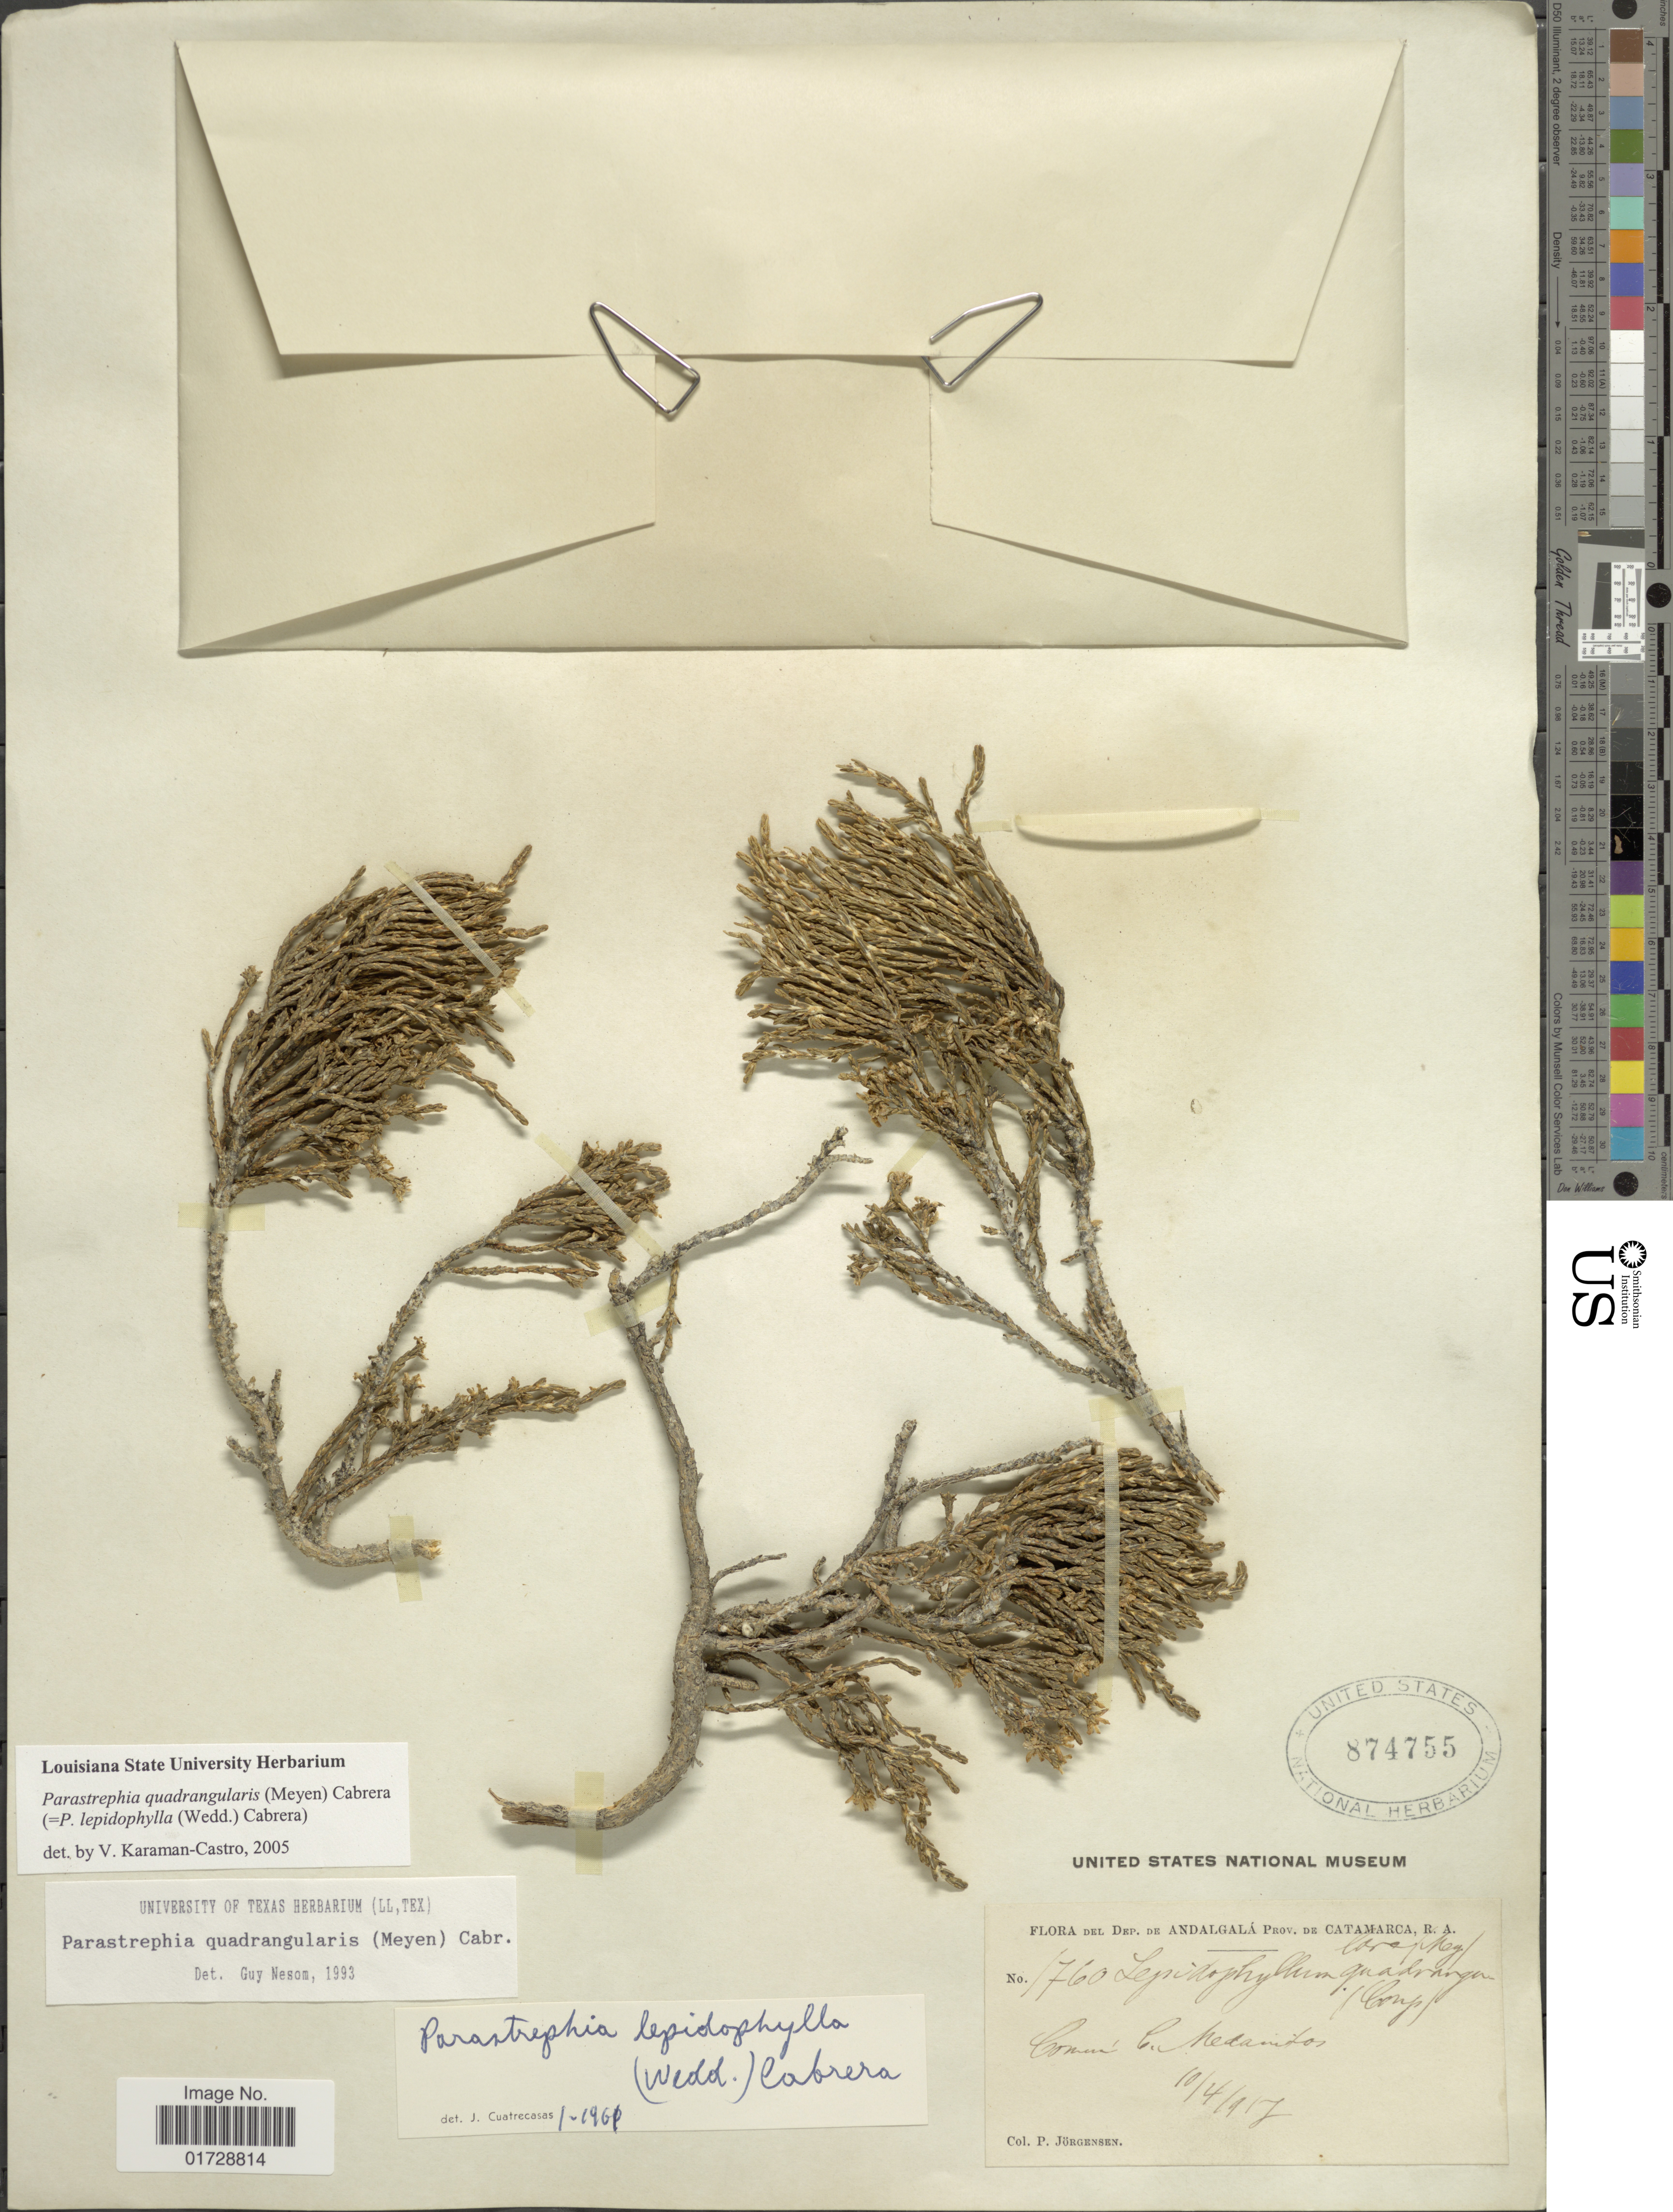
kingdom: Plantae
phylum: Tracheophyta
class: Magnoliopsida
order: Asterales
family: Asteraceae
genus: Parastrephia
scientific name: Parastrephia lepidophylla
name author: (Wedd.) Cabrera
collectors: P. Jörgensen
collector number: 1760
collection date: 1917-04-10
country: Argentina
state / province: Catamarca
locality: Dep. de Andalgala, Cu Medamidos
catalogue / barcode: US 874755